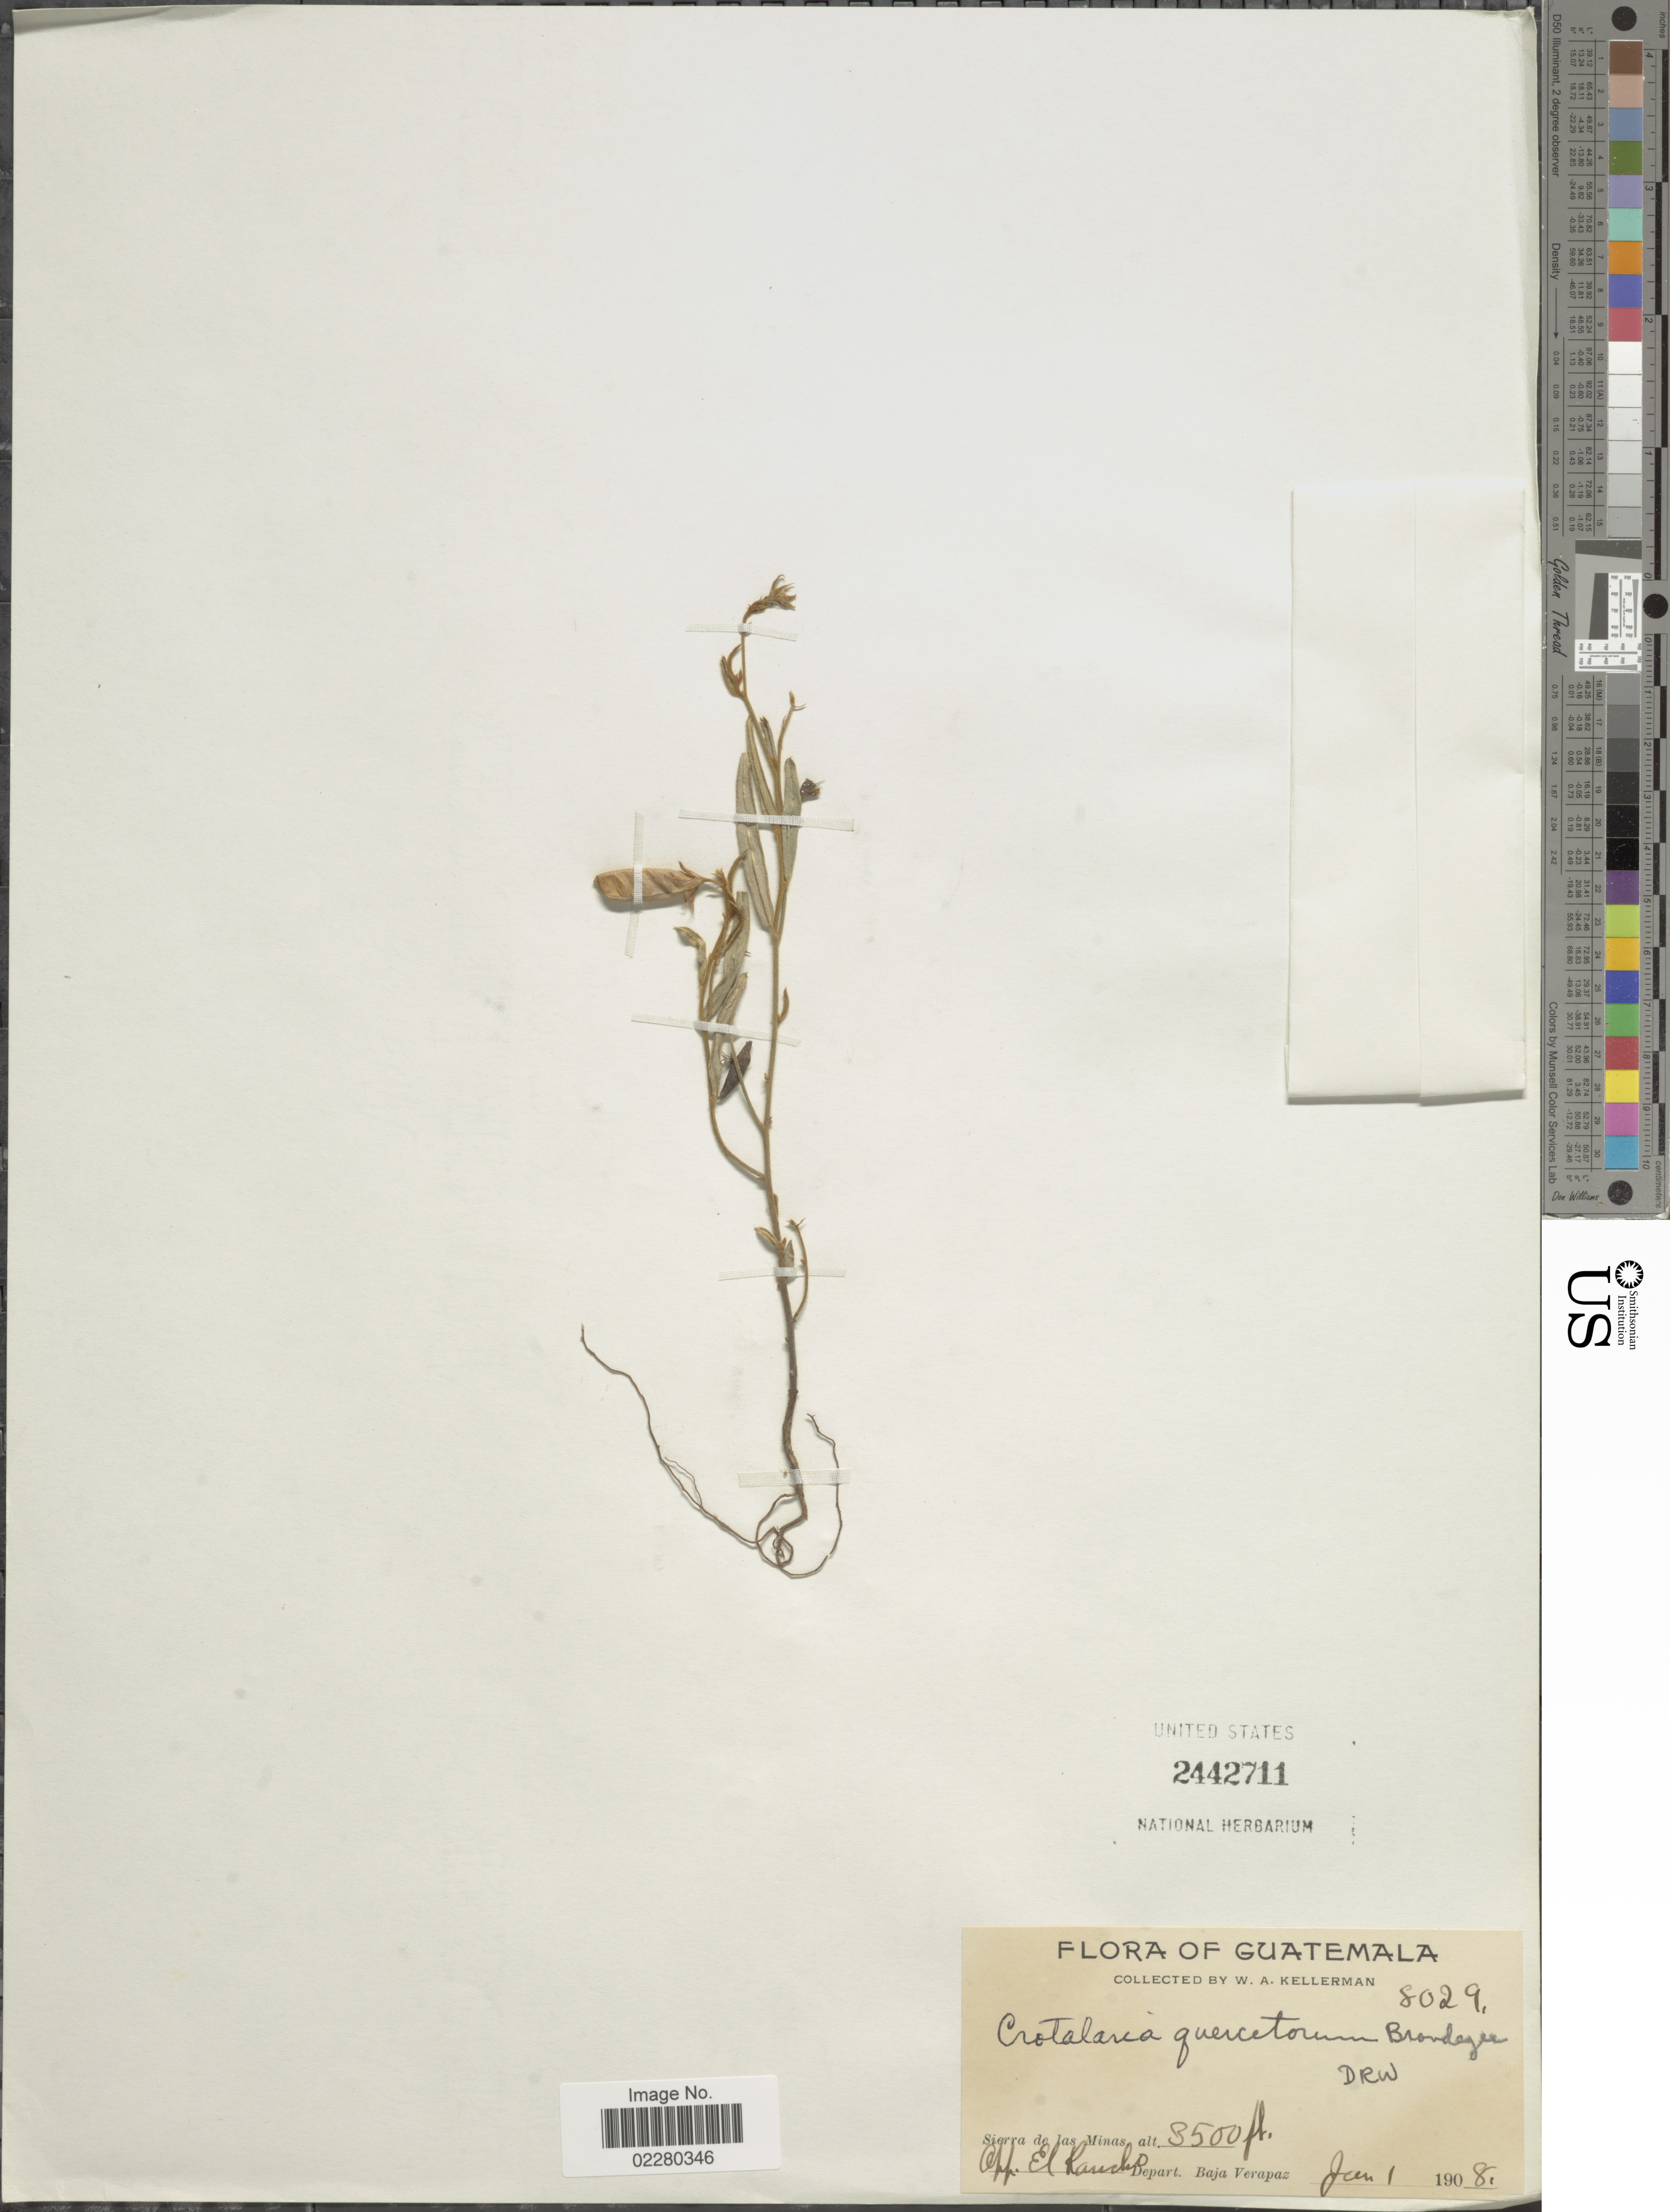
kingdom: Plantae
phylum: Tracheophyta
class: Magnoliopsida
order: Fabales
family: Fabaceae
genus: Crotalaria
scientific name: Crotalaria quercetorum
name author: Brandegee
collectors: W. Kellerman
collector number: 8029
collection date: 1908-01-01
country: Guatemala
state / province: Baja Verapaz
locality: Sierra de las Minas. Opp. El Rancho, Depart. Baja Verapaz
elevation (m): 1067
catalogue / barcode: US 2442711